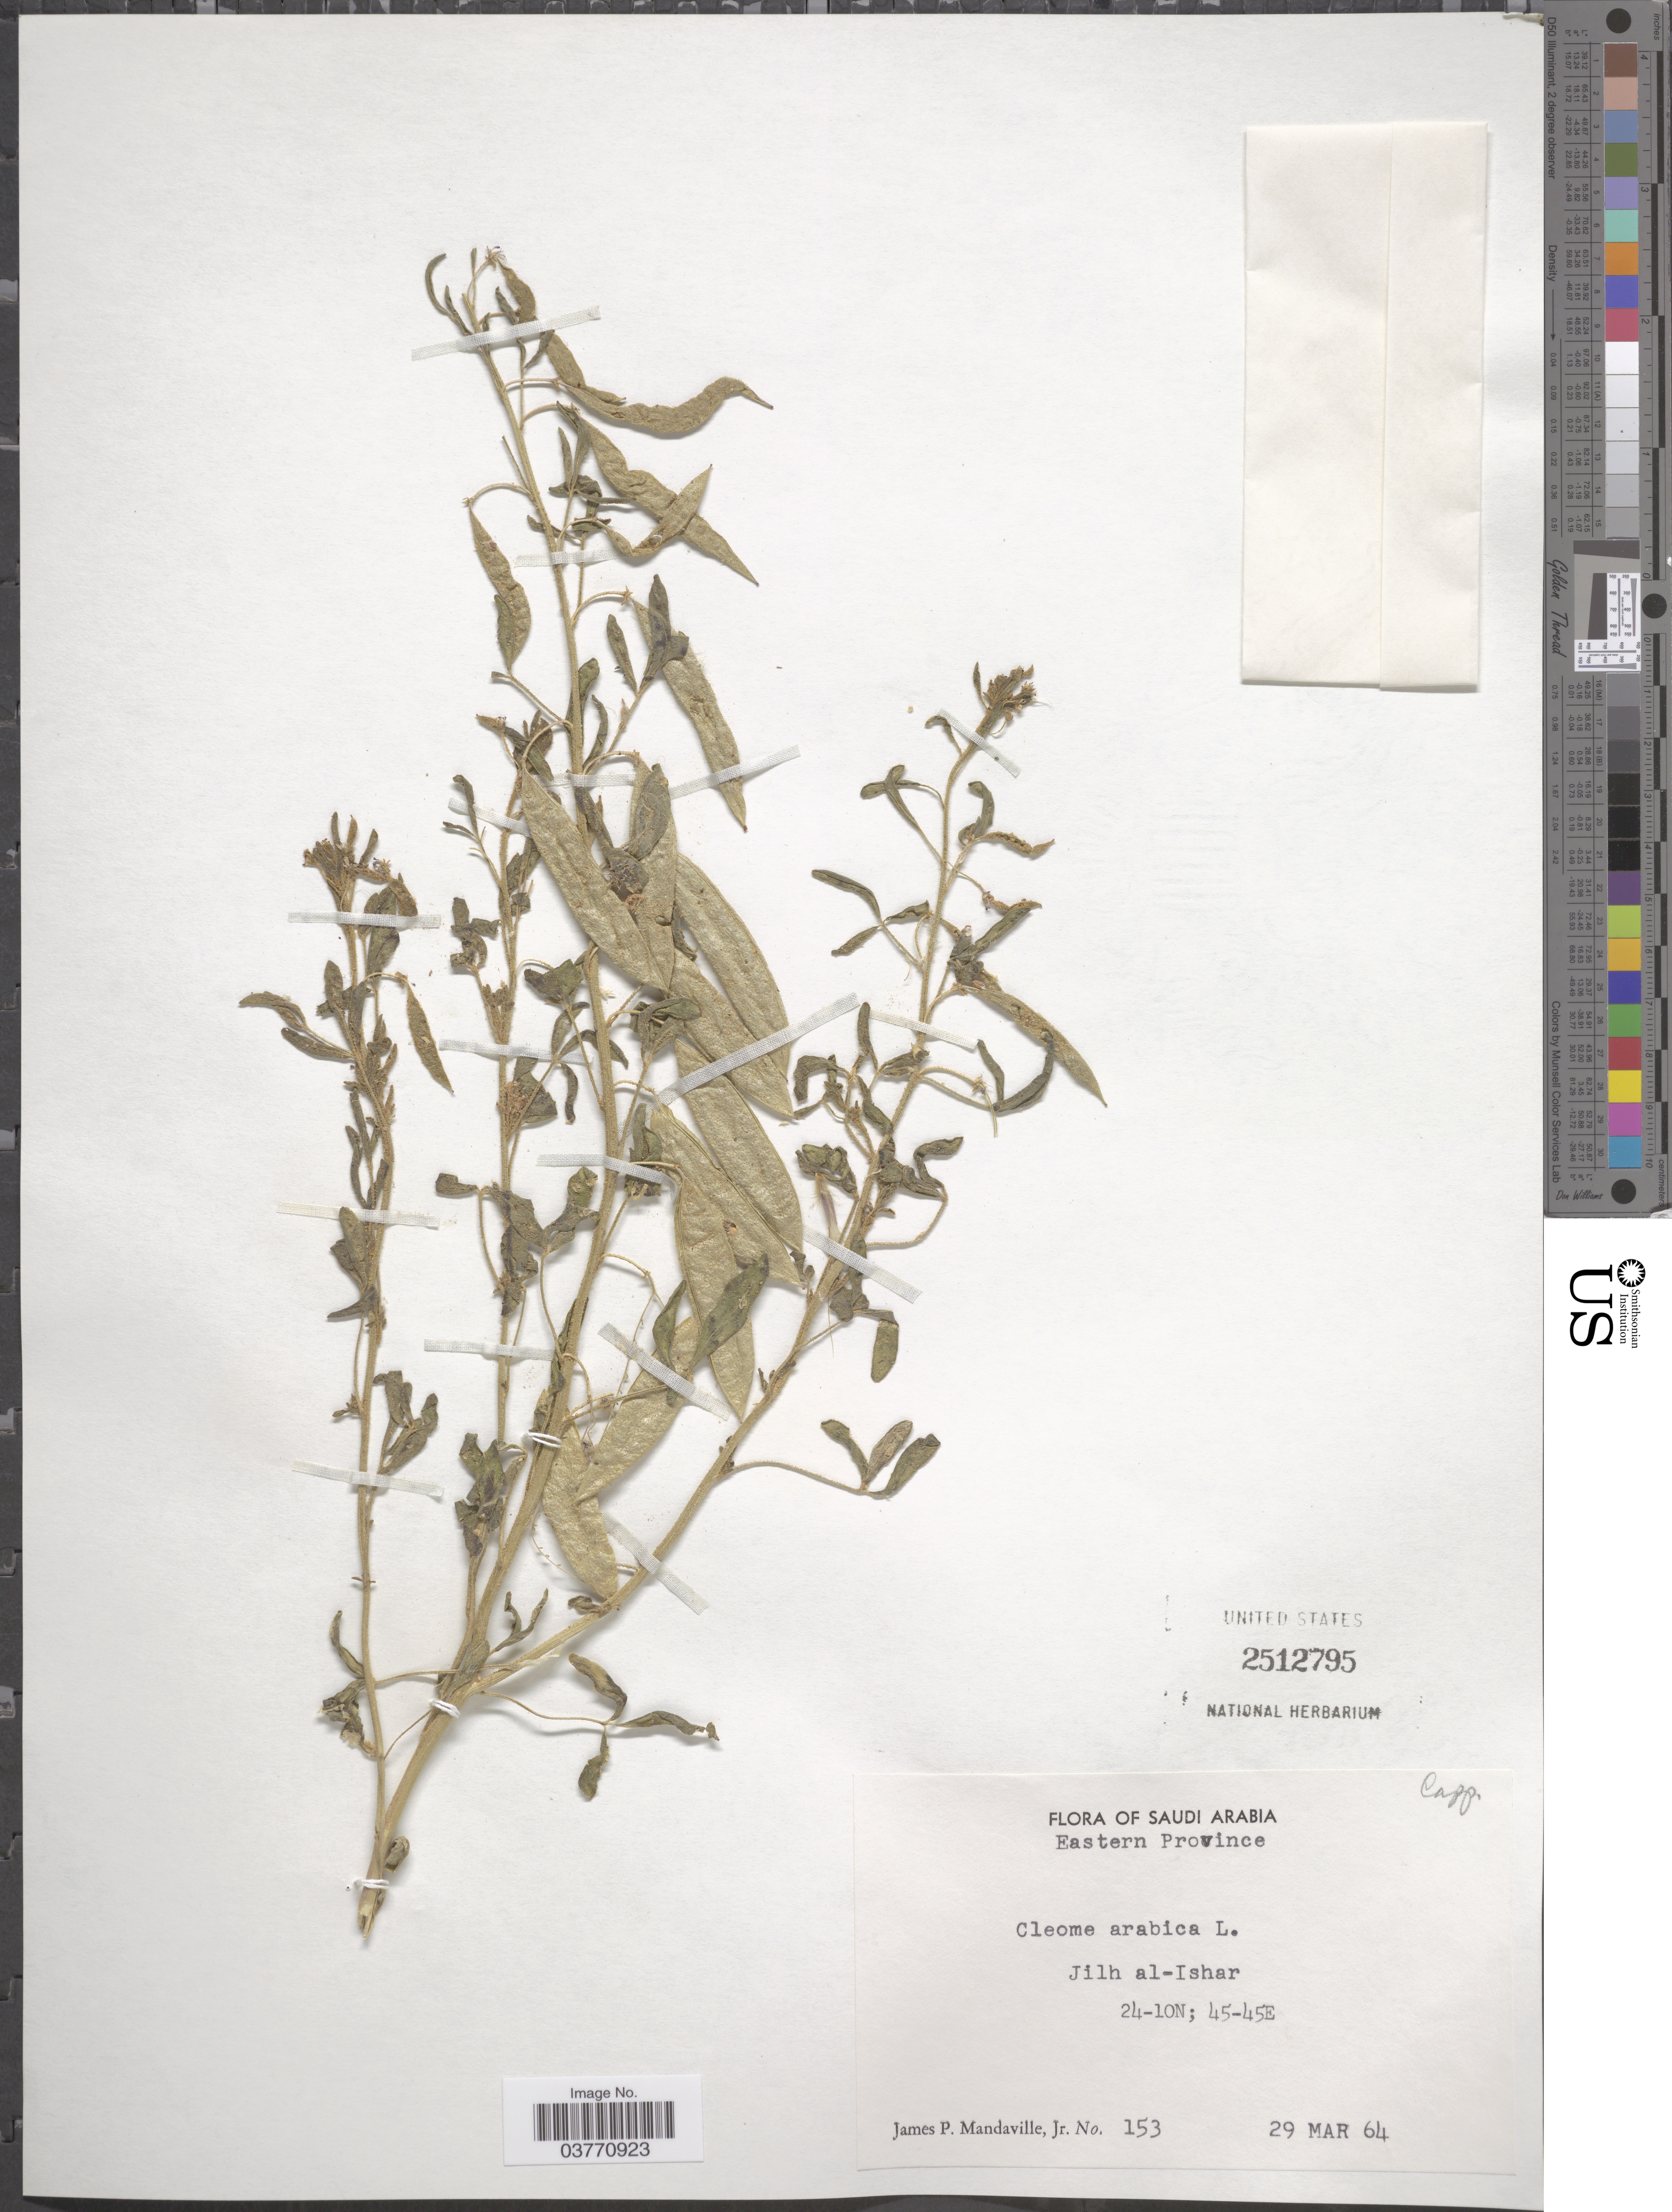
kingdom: Plantae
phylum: Tracheophyta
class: Magnoliopsida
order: Brassicales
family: Cleomaceae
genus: Cleome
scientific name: Cleome arabica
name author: L.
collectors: J. Mandaville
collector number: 153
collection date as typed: Transcribed d/m/y: 29/3/64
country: Saudi Arabia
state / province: Ash Sharqiyah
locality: Eastern Province. Jilh al-Ishar.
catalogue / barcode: US 2512795